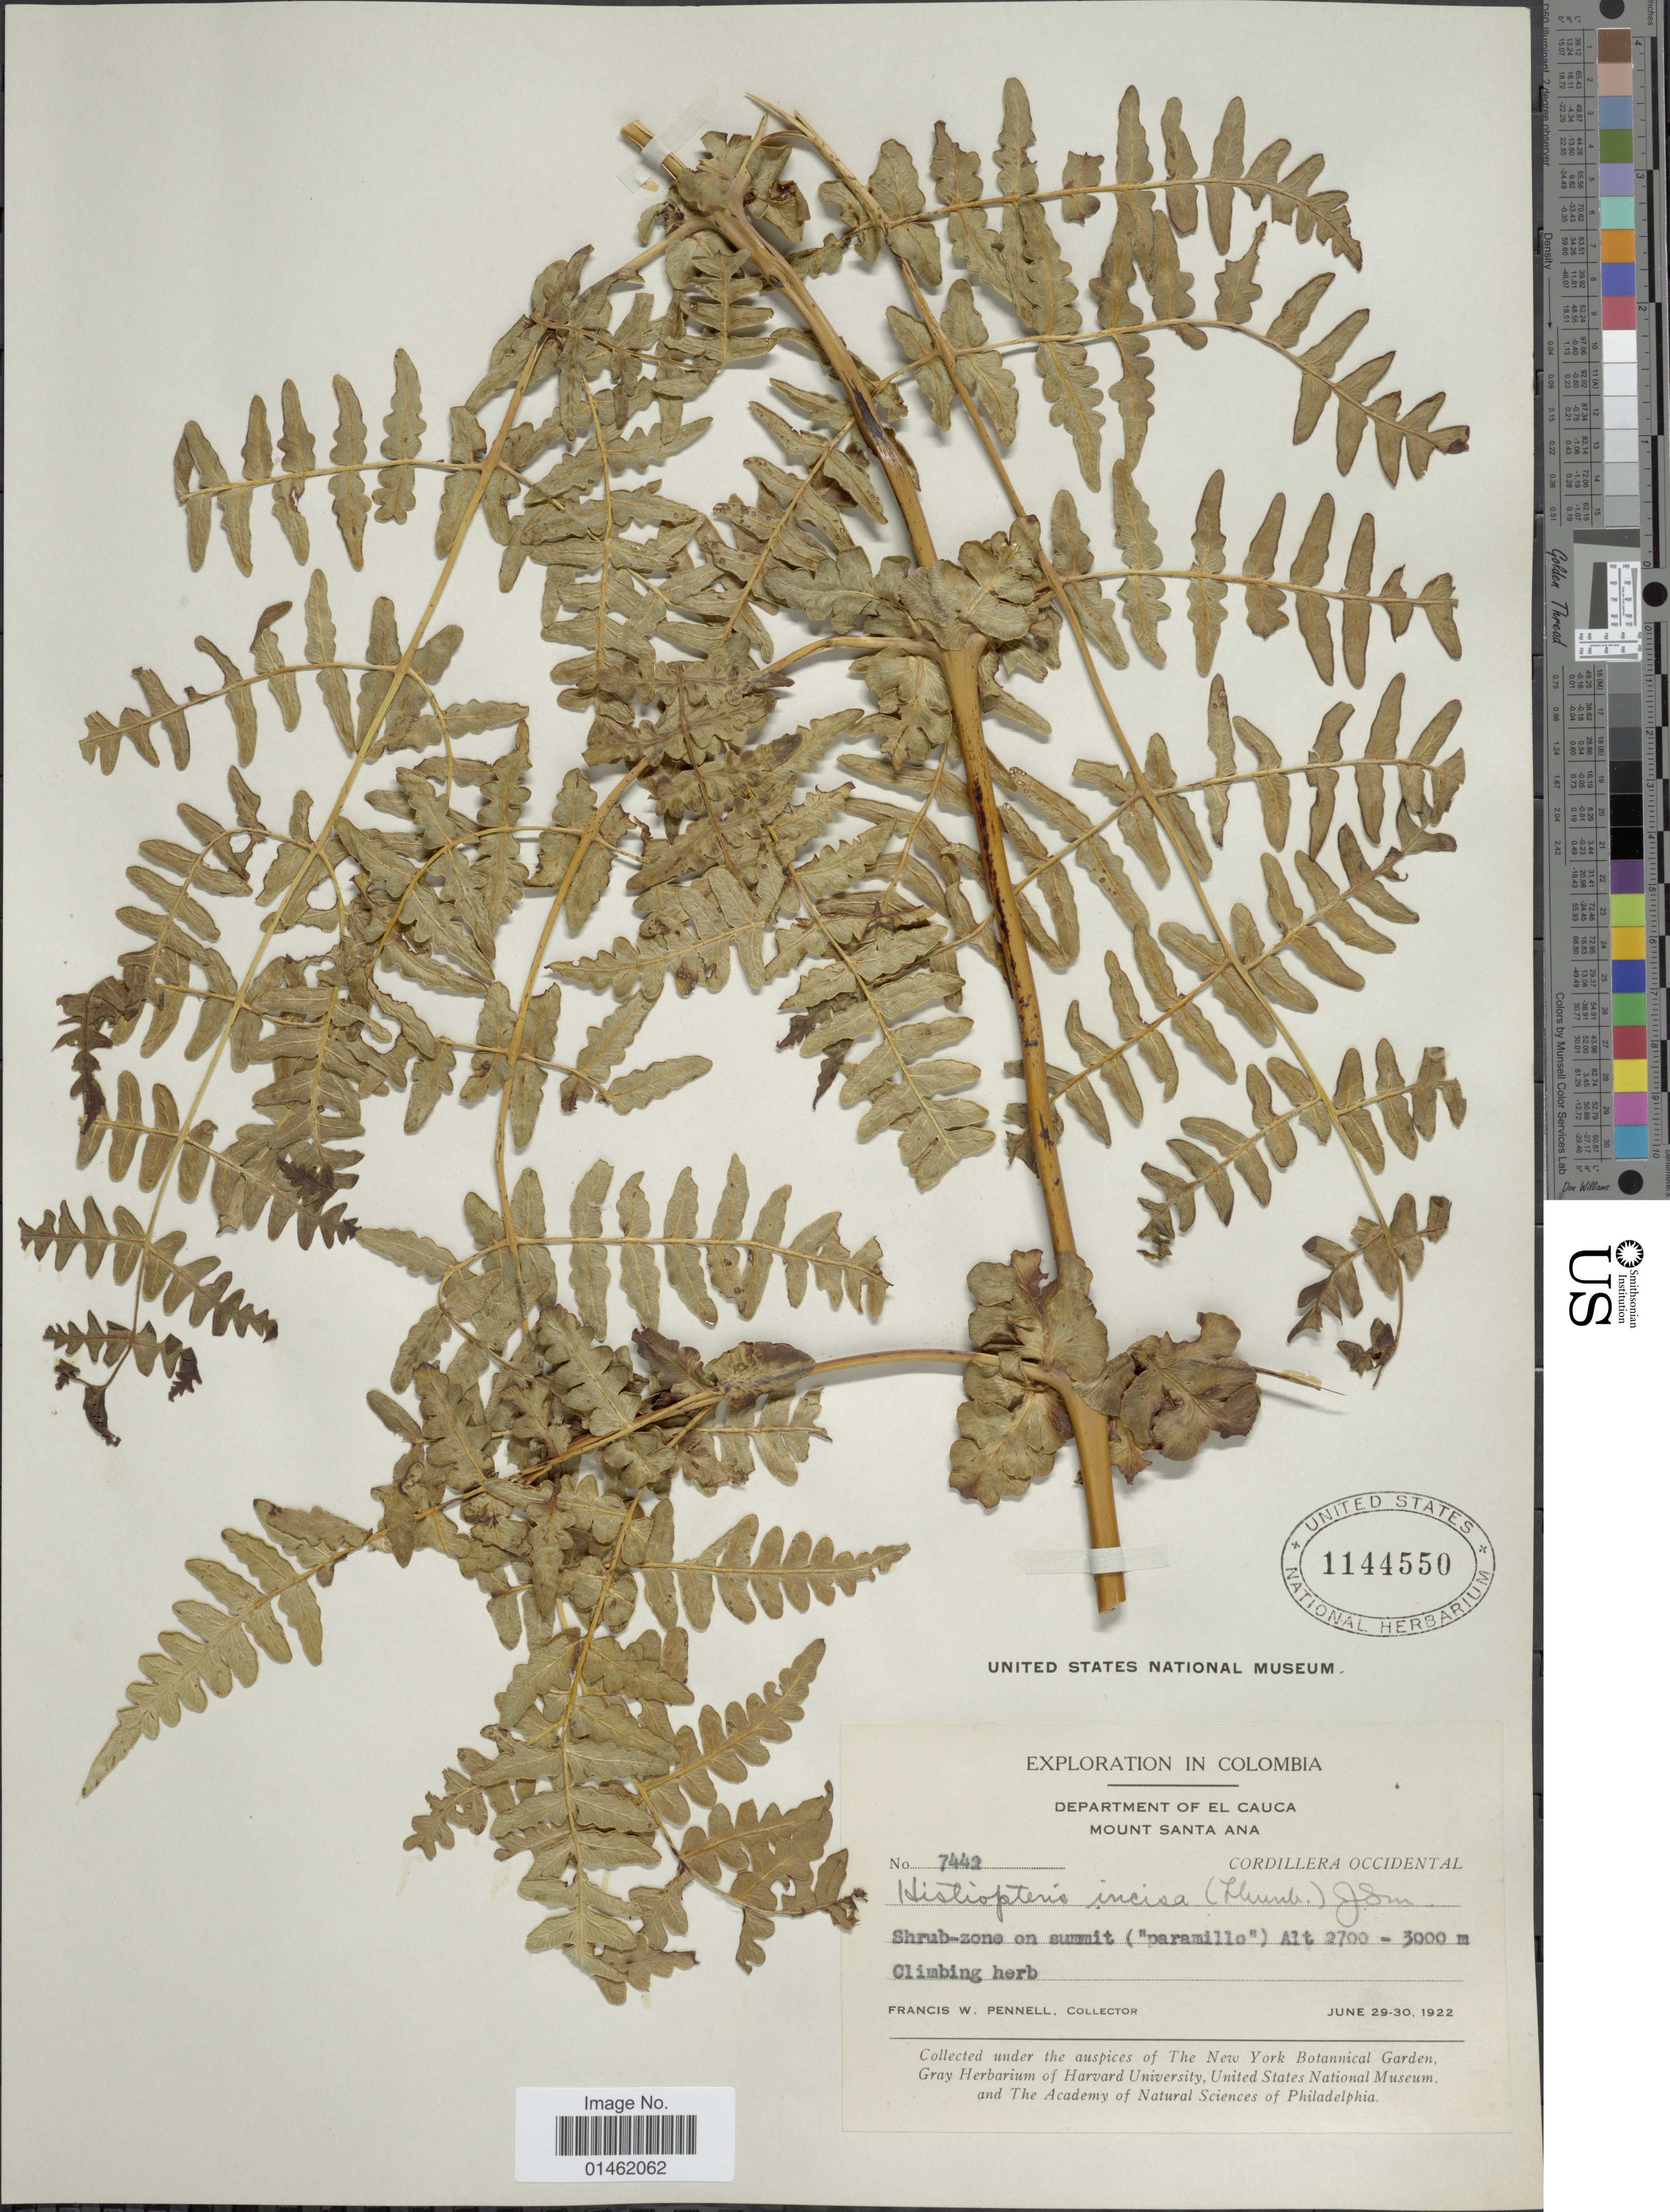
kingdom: Plantae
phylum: Tracheophyta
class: Polypodiopsida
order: Polypodiales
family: Dennstaedtiaceae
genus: Histiopteris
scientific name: Histiopteris incisa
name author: (Thunb.) J. Sm.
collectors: F. W. Pennell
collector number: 7442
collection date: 1922-06-29/1922-06-30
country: Colombia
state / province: Cauca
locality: Department of El Cauca, Mount Santa Ana, cordillera occidental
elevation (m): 2700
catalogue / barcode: US 1144550